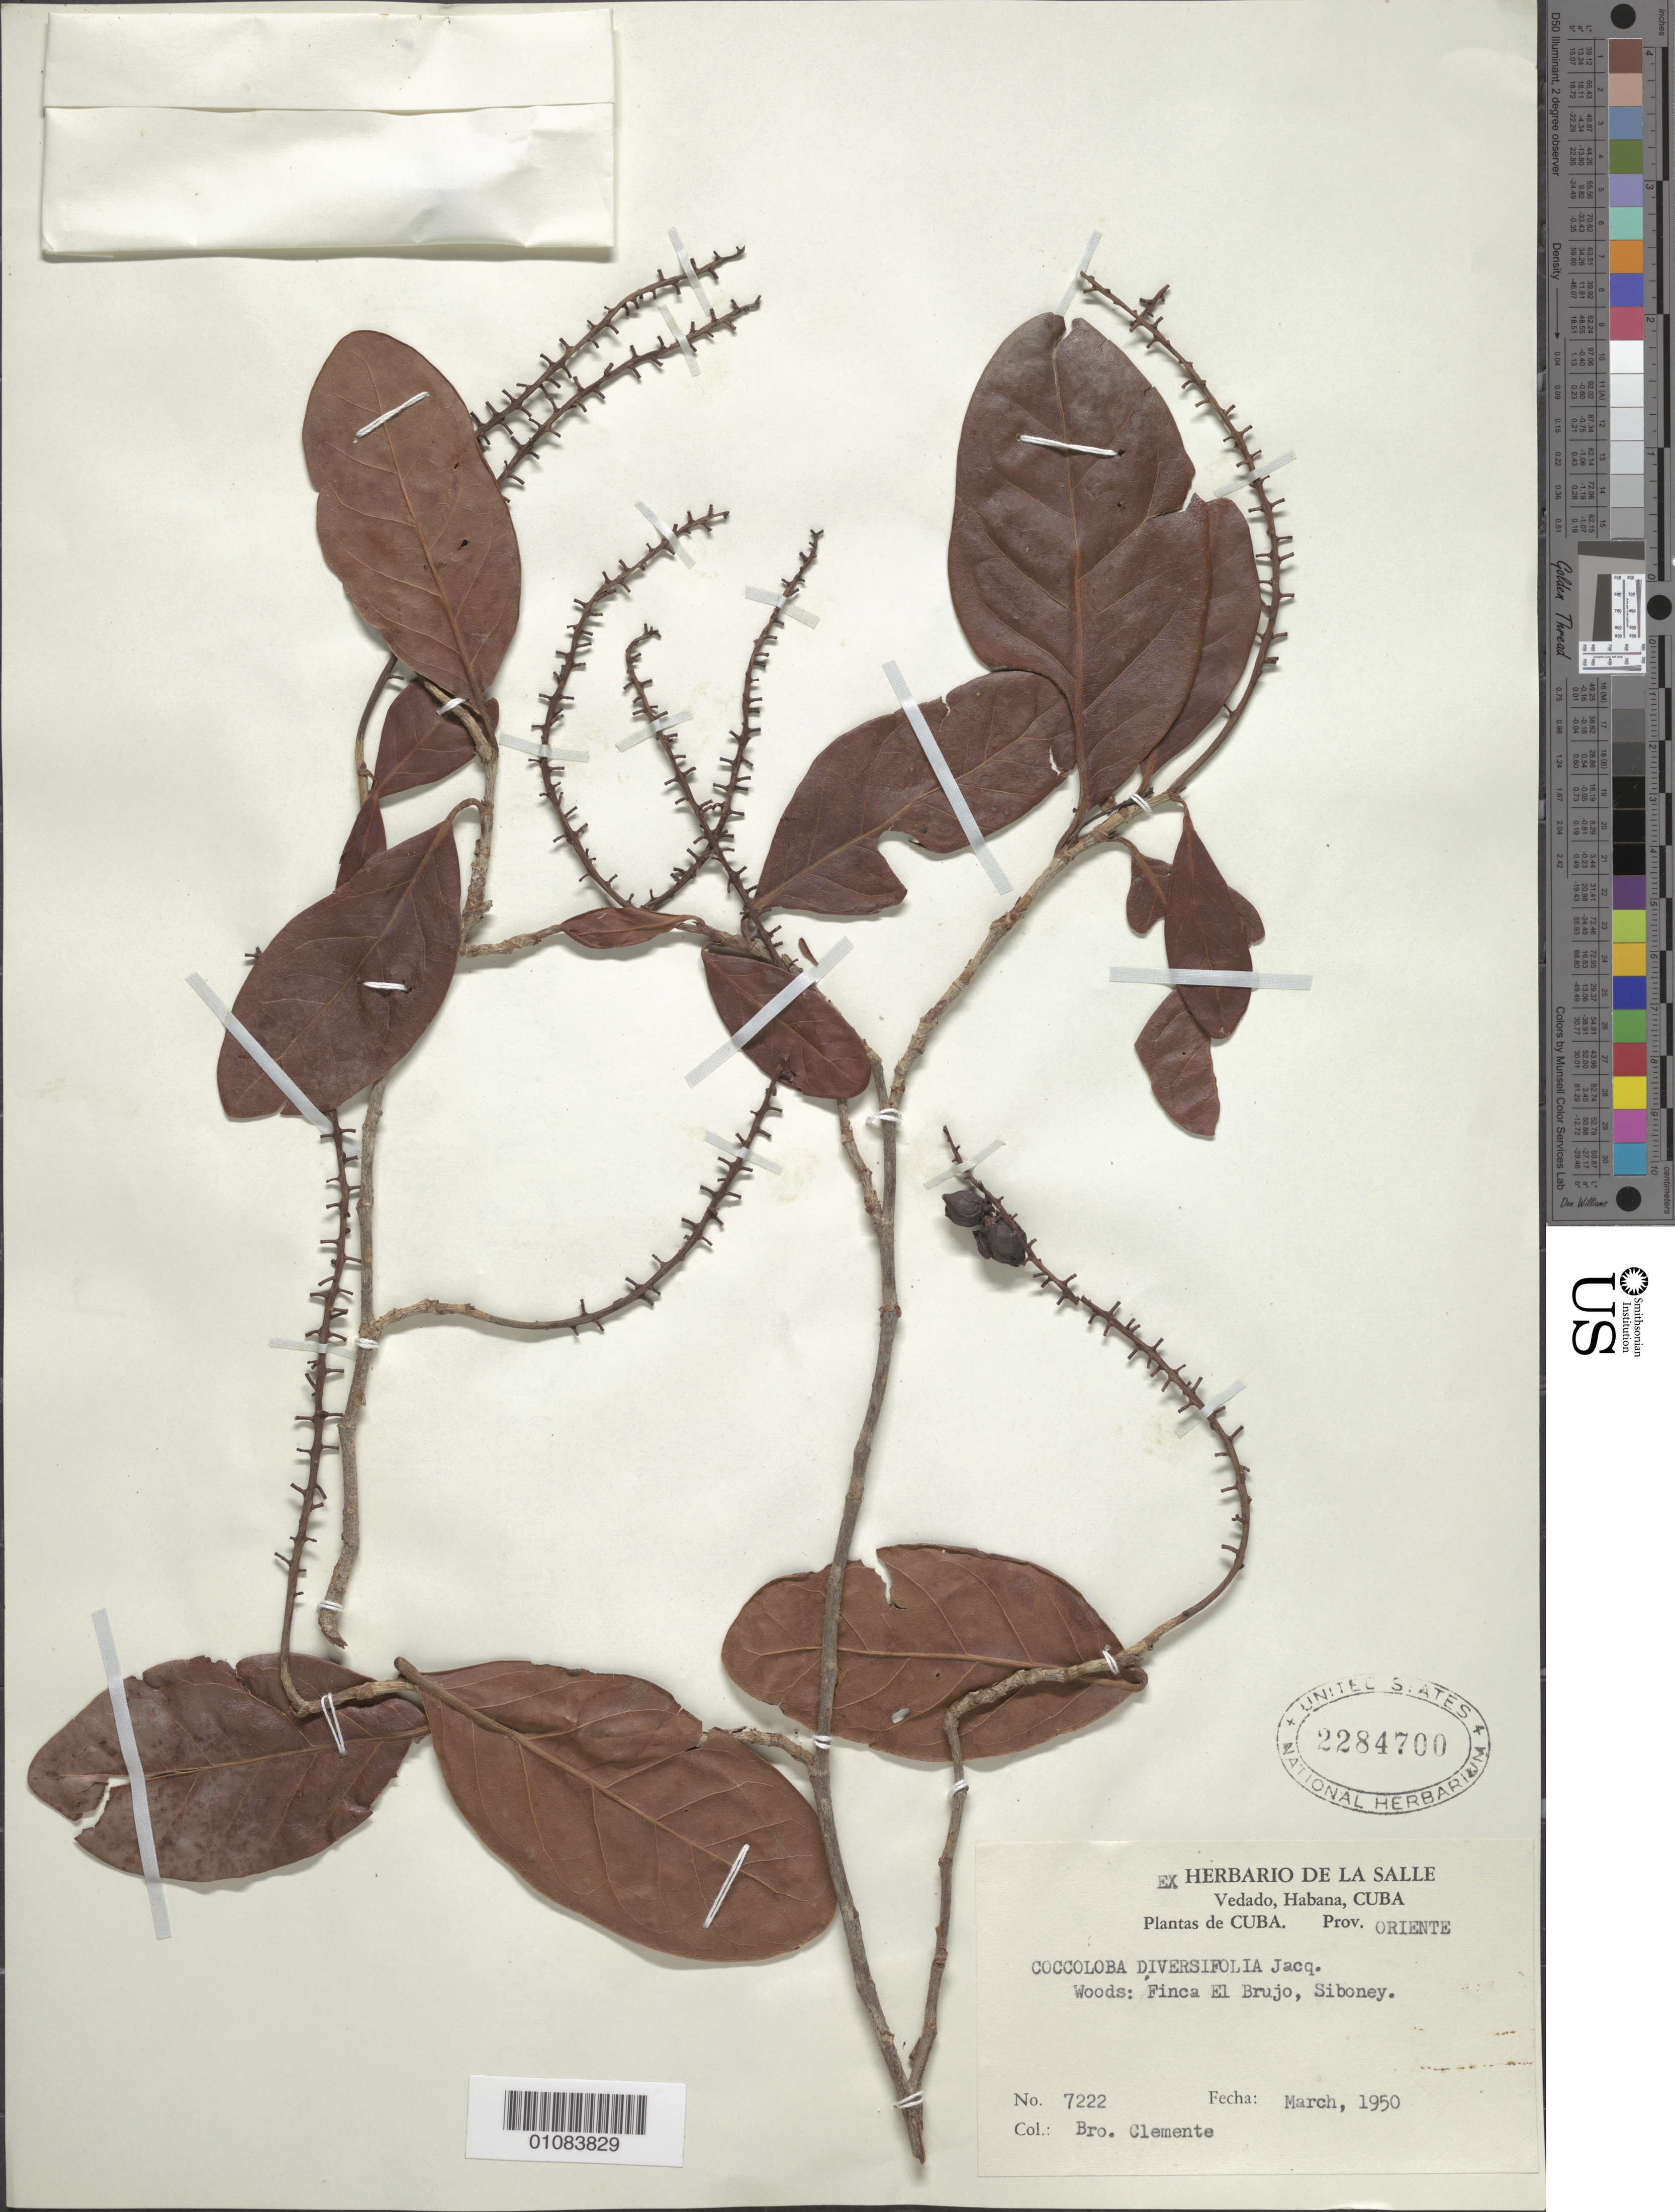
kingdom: Plantae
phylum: Tracheophyta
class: Magnoliopsida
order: Caryophyllales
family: Polygonaceae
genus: Coccoloba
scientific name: Coccoloba diversifolia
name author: Jacq.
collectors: Bro. Clemente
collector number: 7222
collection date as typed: Mar 1950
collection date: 1950-03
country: Cuba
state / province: Santiago de Cuba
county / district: Santiago De Cuba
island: Cuba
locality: Oriente, Siboney, Finca El Brujo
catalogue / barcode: US 2284700